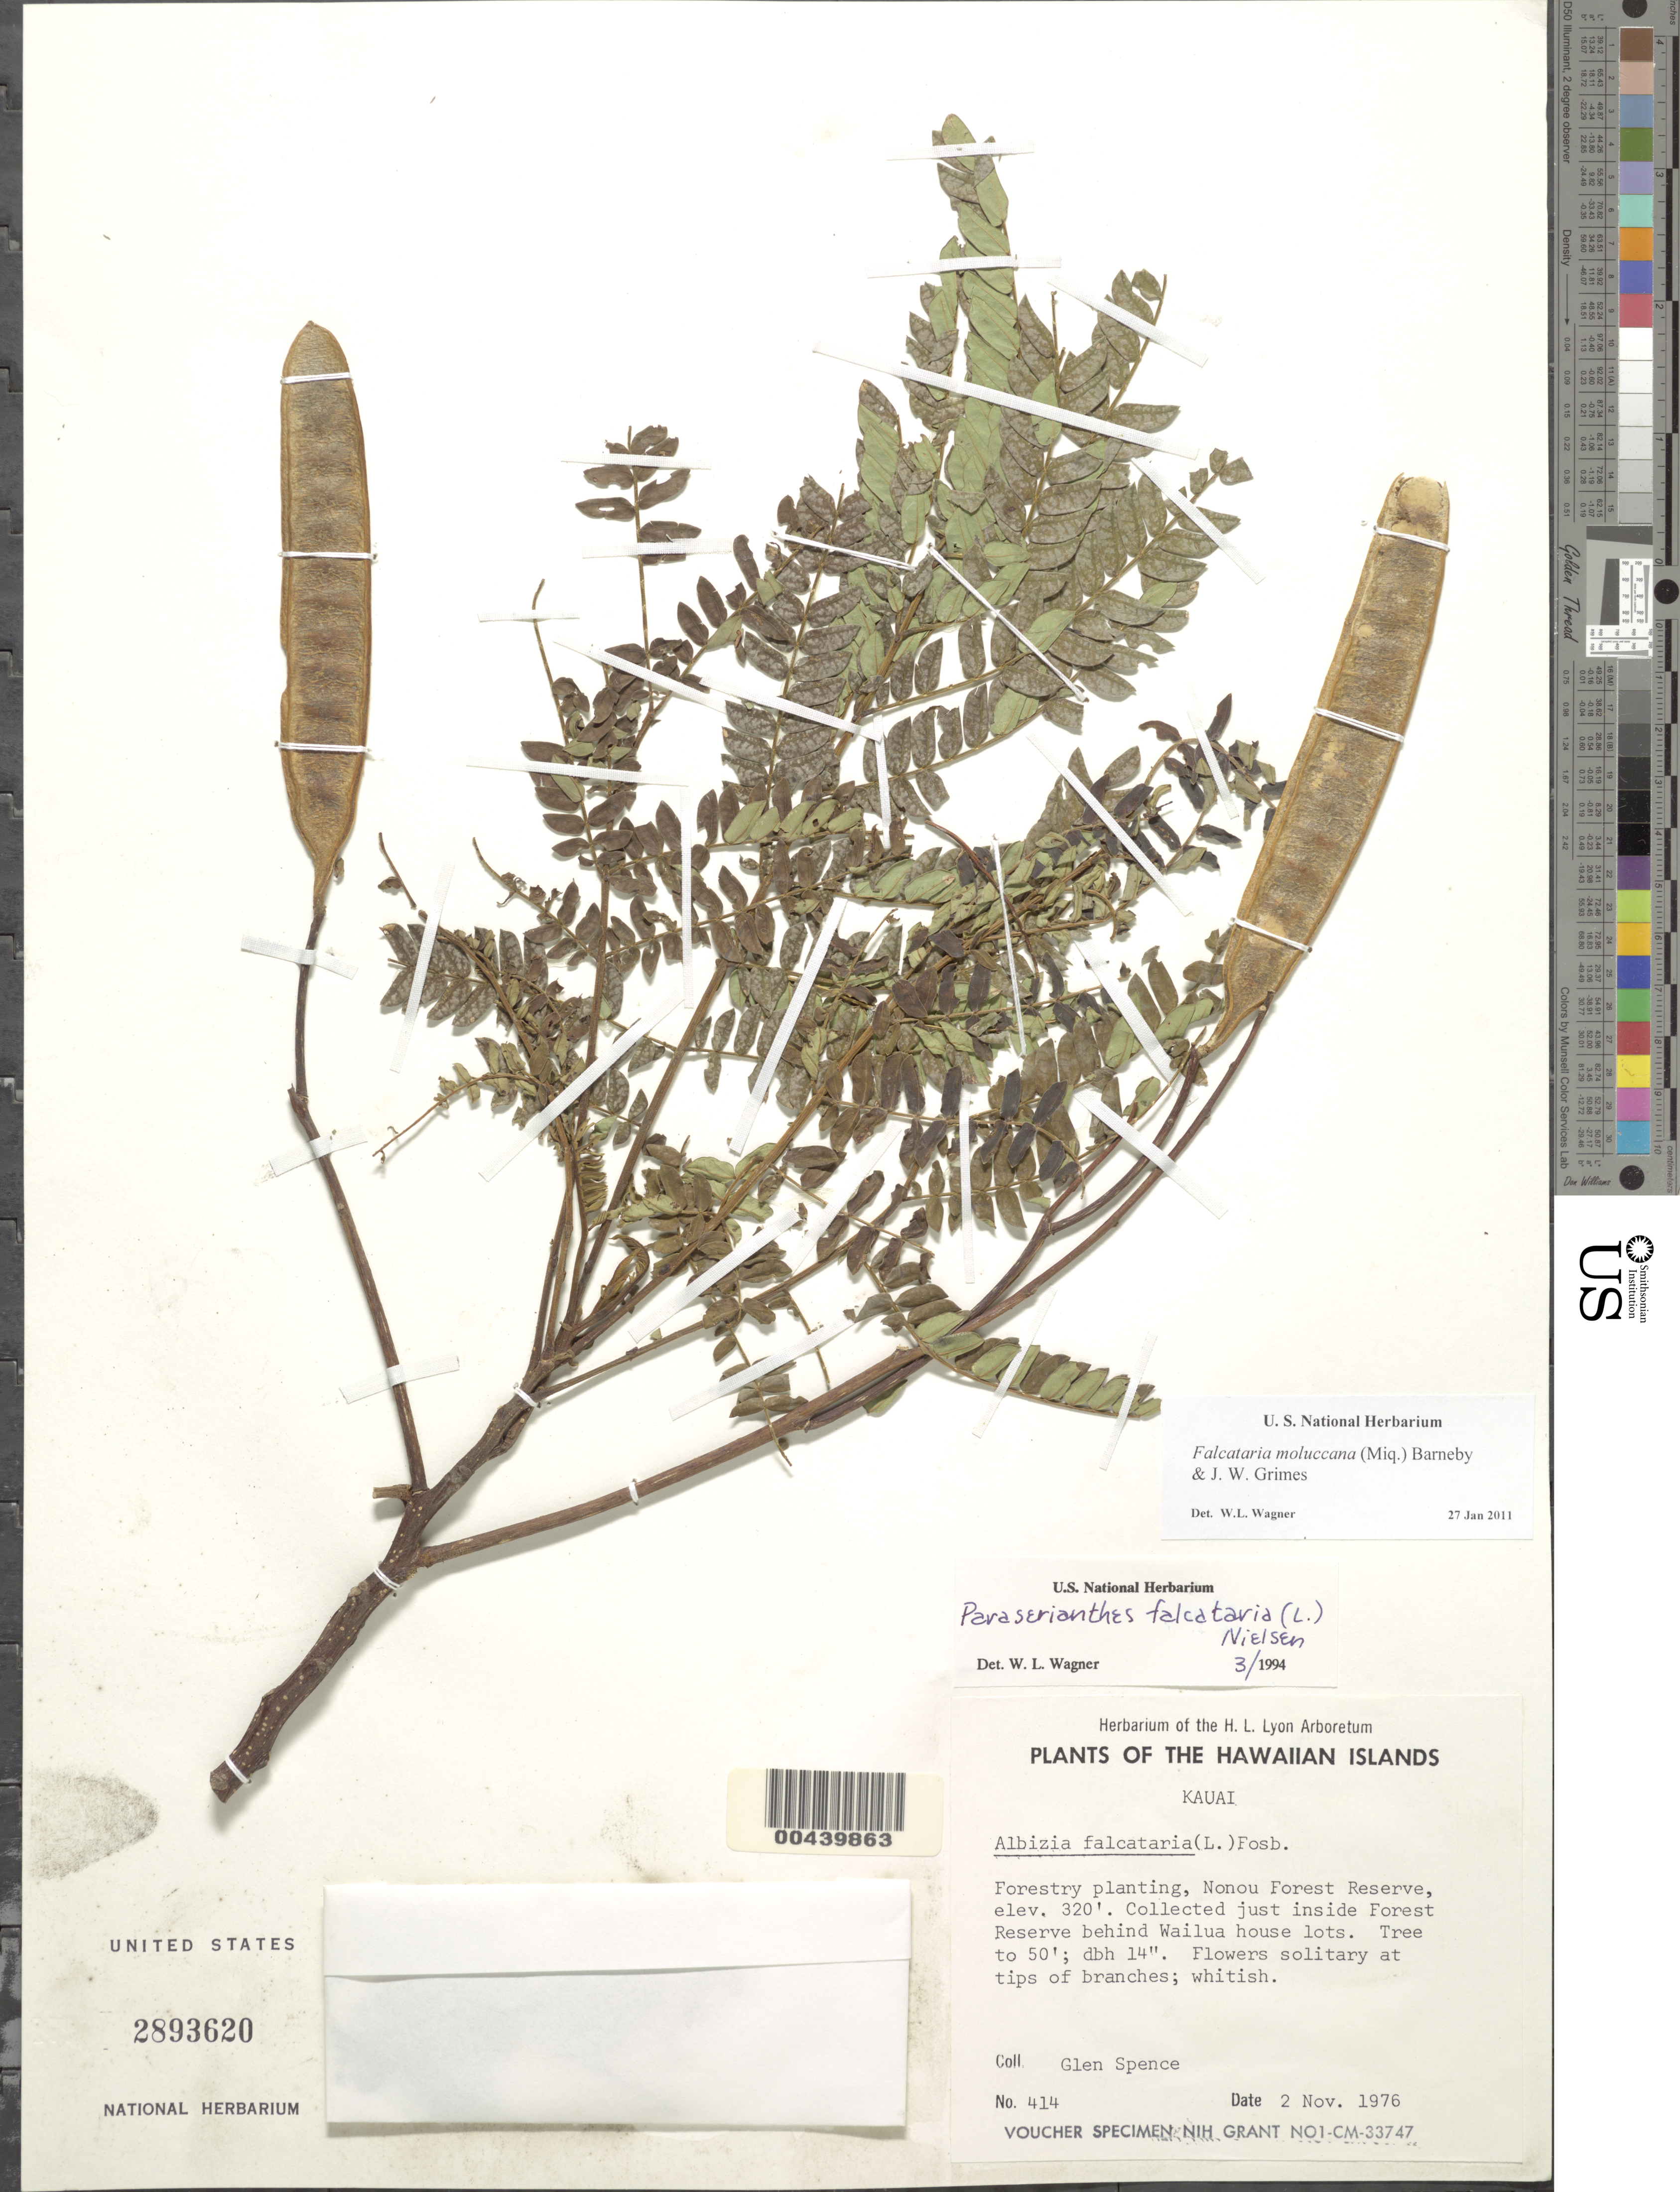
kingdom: Plantae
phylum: Tracheophyta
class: Magnoliopsida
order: Fabales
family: Fabaceae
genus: Falcataria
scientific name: Falcataria moluccana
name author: (Miq.) Barneby & Grimes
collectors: G. Spence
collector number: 414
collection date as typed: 2 Nov 1976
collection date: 1976-11-02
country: United States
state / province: Hawaii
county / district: Kauai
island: Kaua'i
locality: Forestry planting, Nonou Forest Reserve. Collected just inside Forest Reserve behind Wailua house lots.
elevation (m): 98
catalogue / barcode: US 2893620